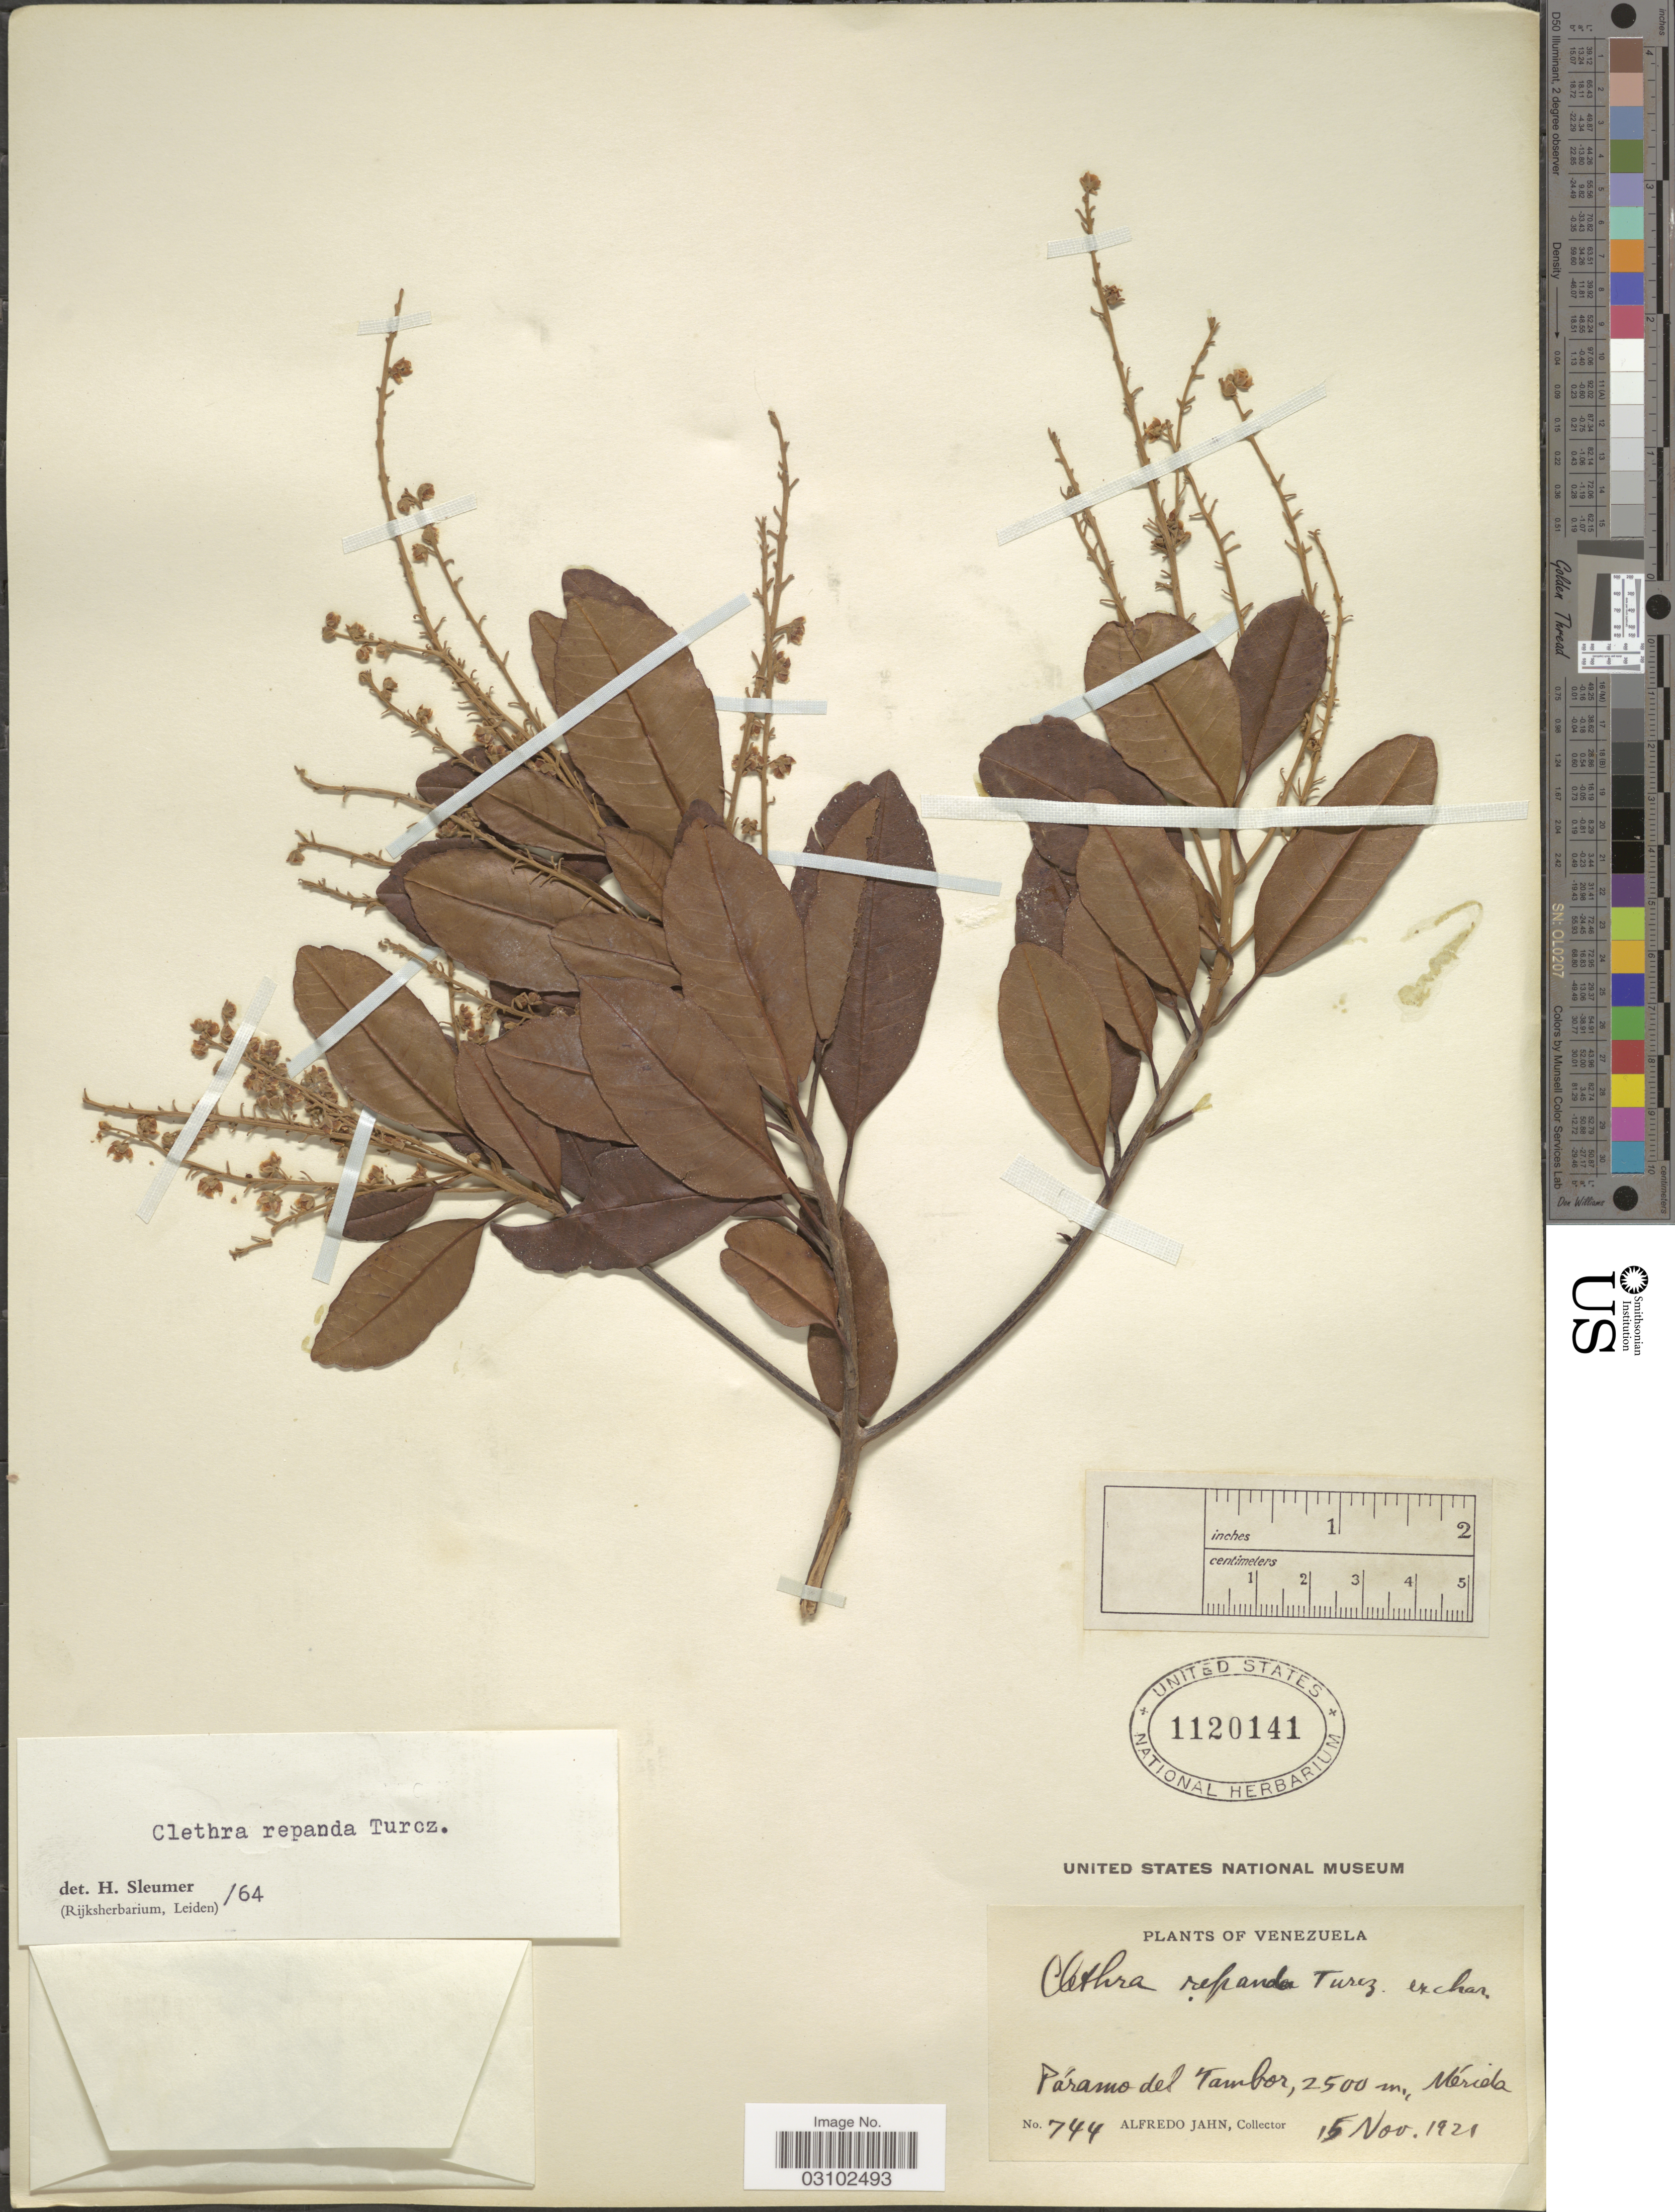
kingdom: Plantae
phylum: Tracheophyta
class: Magnoliopsida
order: Ericales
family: Clethraceae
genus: Clethra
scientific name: Clethra repanda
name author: Turcz.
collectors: A. Jahn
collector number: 744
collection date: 1921-11-15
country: Venezuela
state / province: Mérida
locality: Páramo del Tambor.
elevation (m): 2500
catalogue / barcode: US 1120141